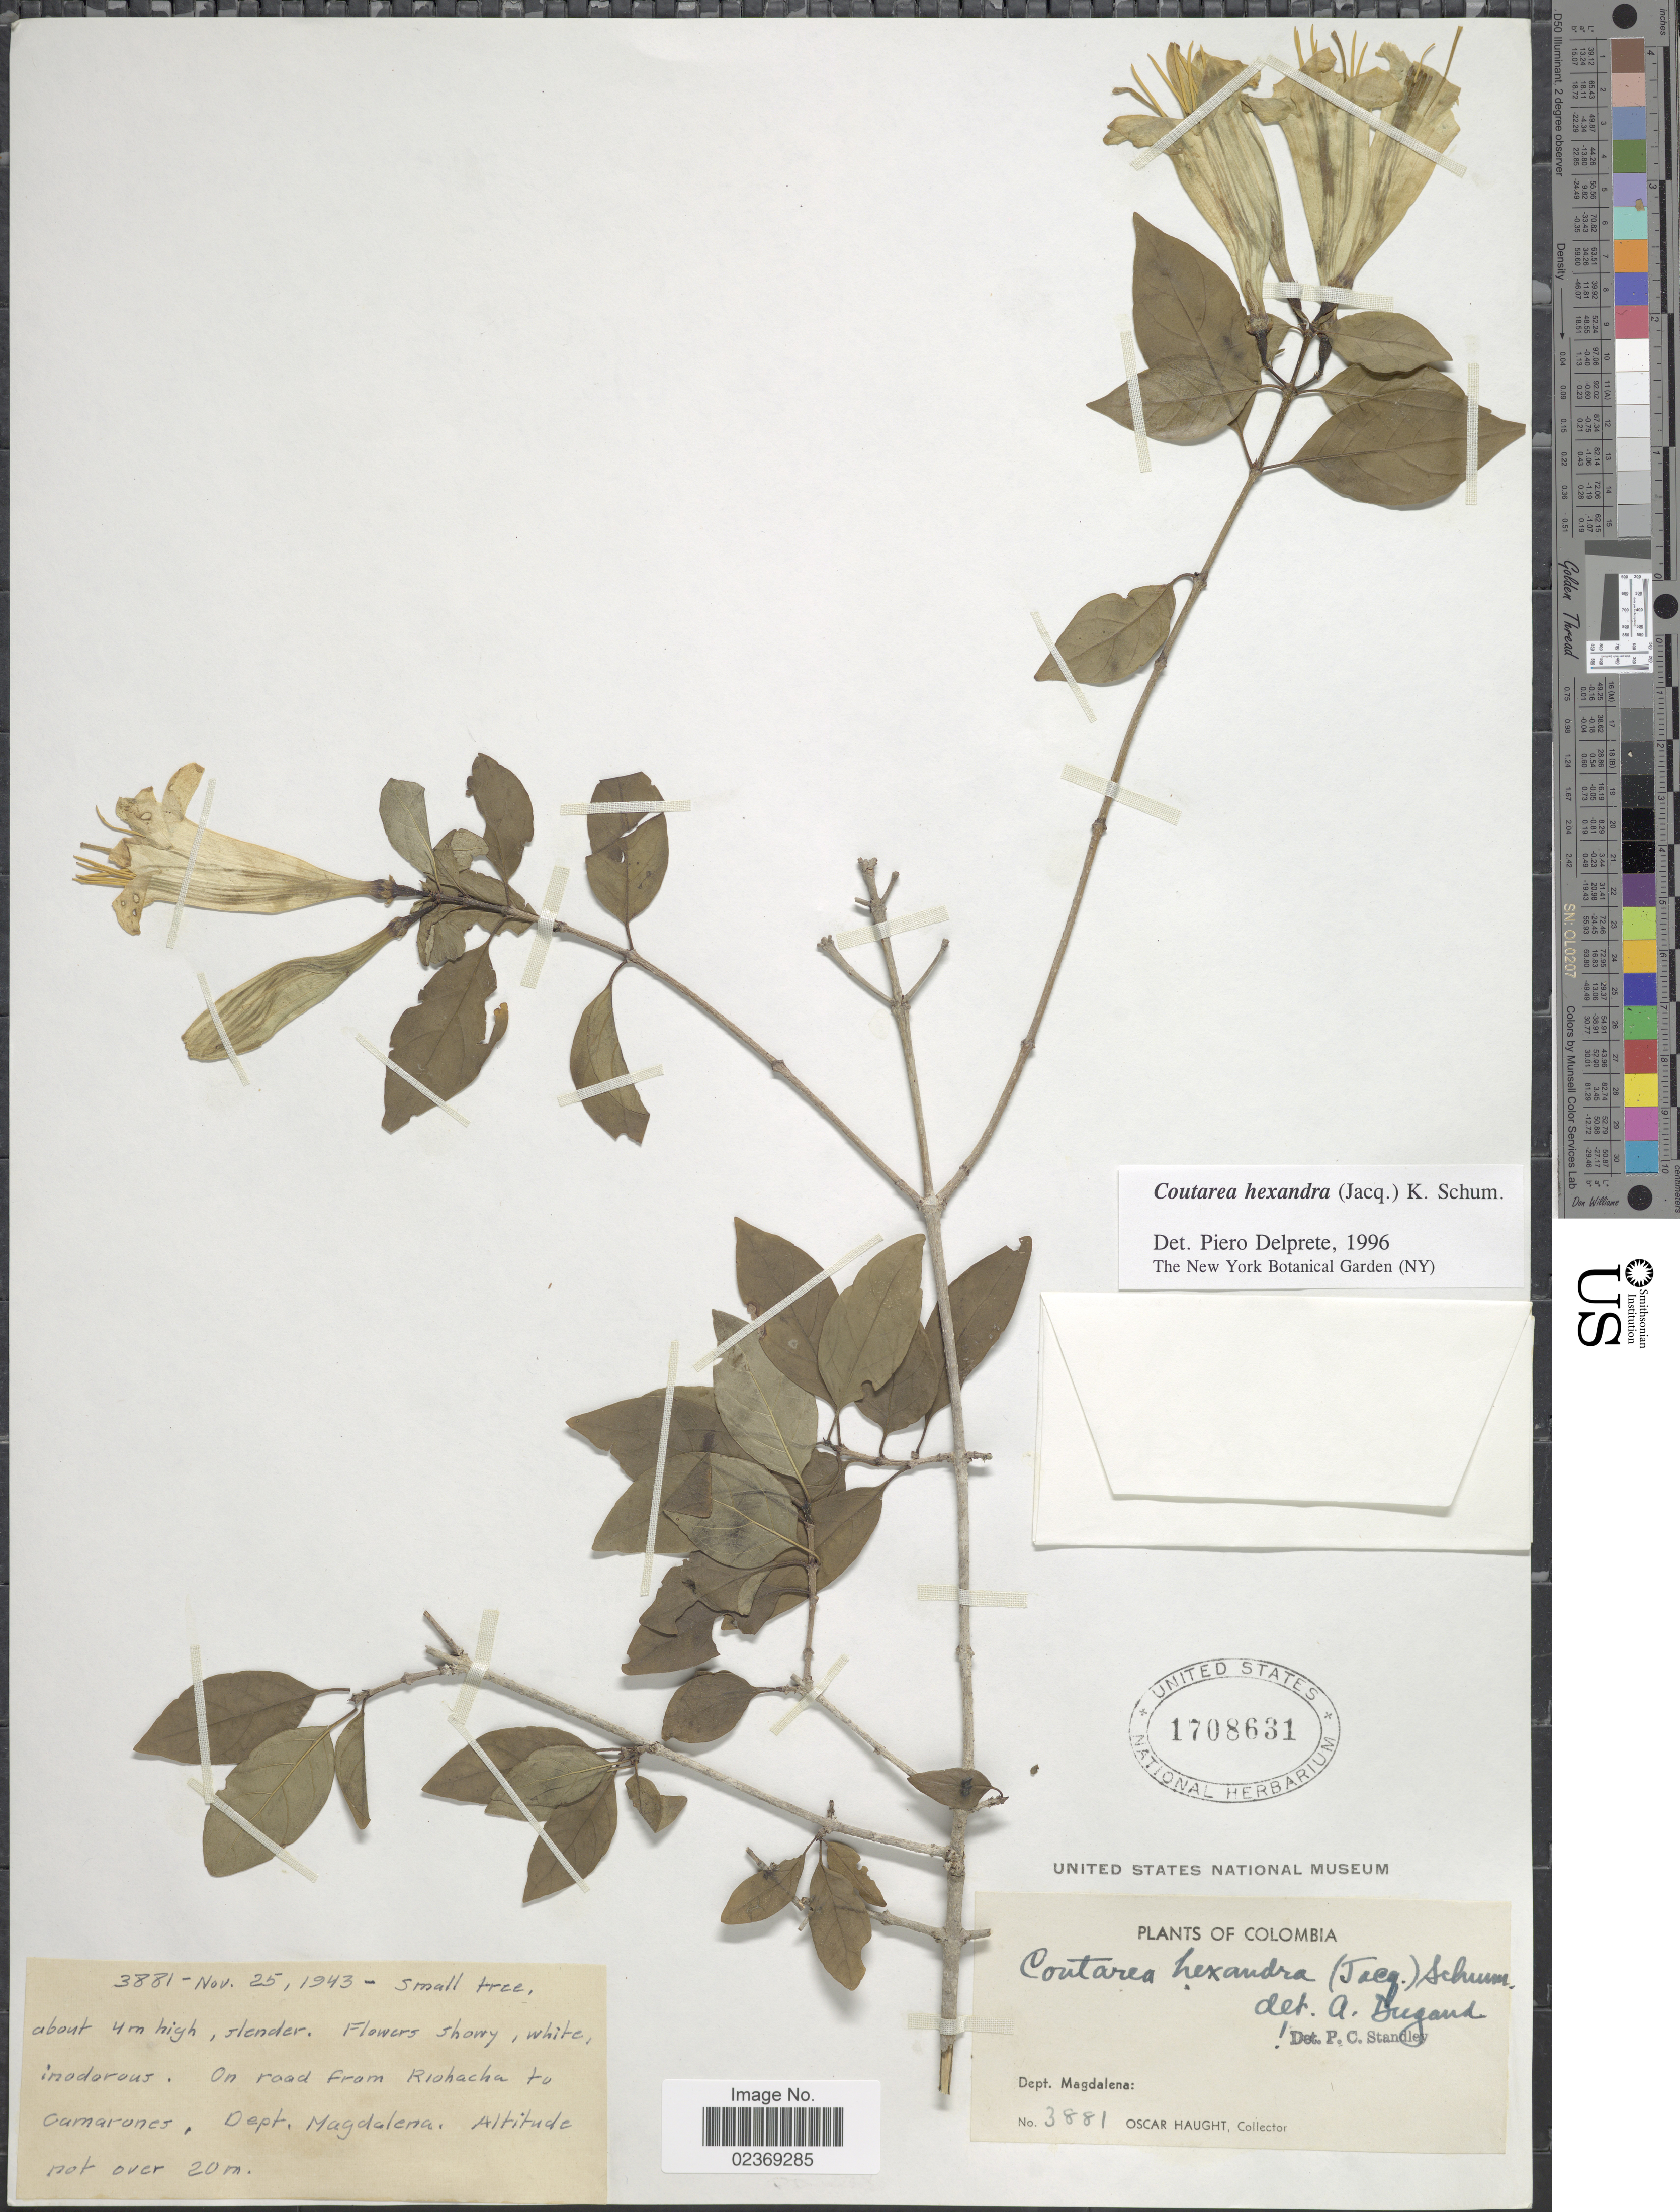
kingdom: Plantae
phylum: Tracheophyta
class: Magnoliopsida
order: Gentianales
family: Rubiaceae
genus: Coutarea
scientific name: Coutarea hexandra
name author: (Jacq.) K. Schum.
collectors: O. L. Haught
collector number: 3881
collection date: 1943-11-25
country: Colombia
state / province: Magdalena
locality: Dept. Magdalena. On road from Riohacha to Camarones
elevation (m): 20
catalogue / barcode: US 1708631